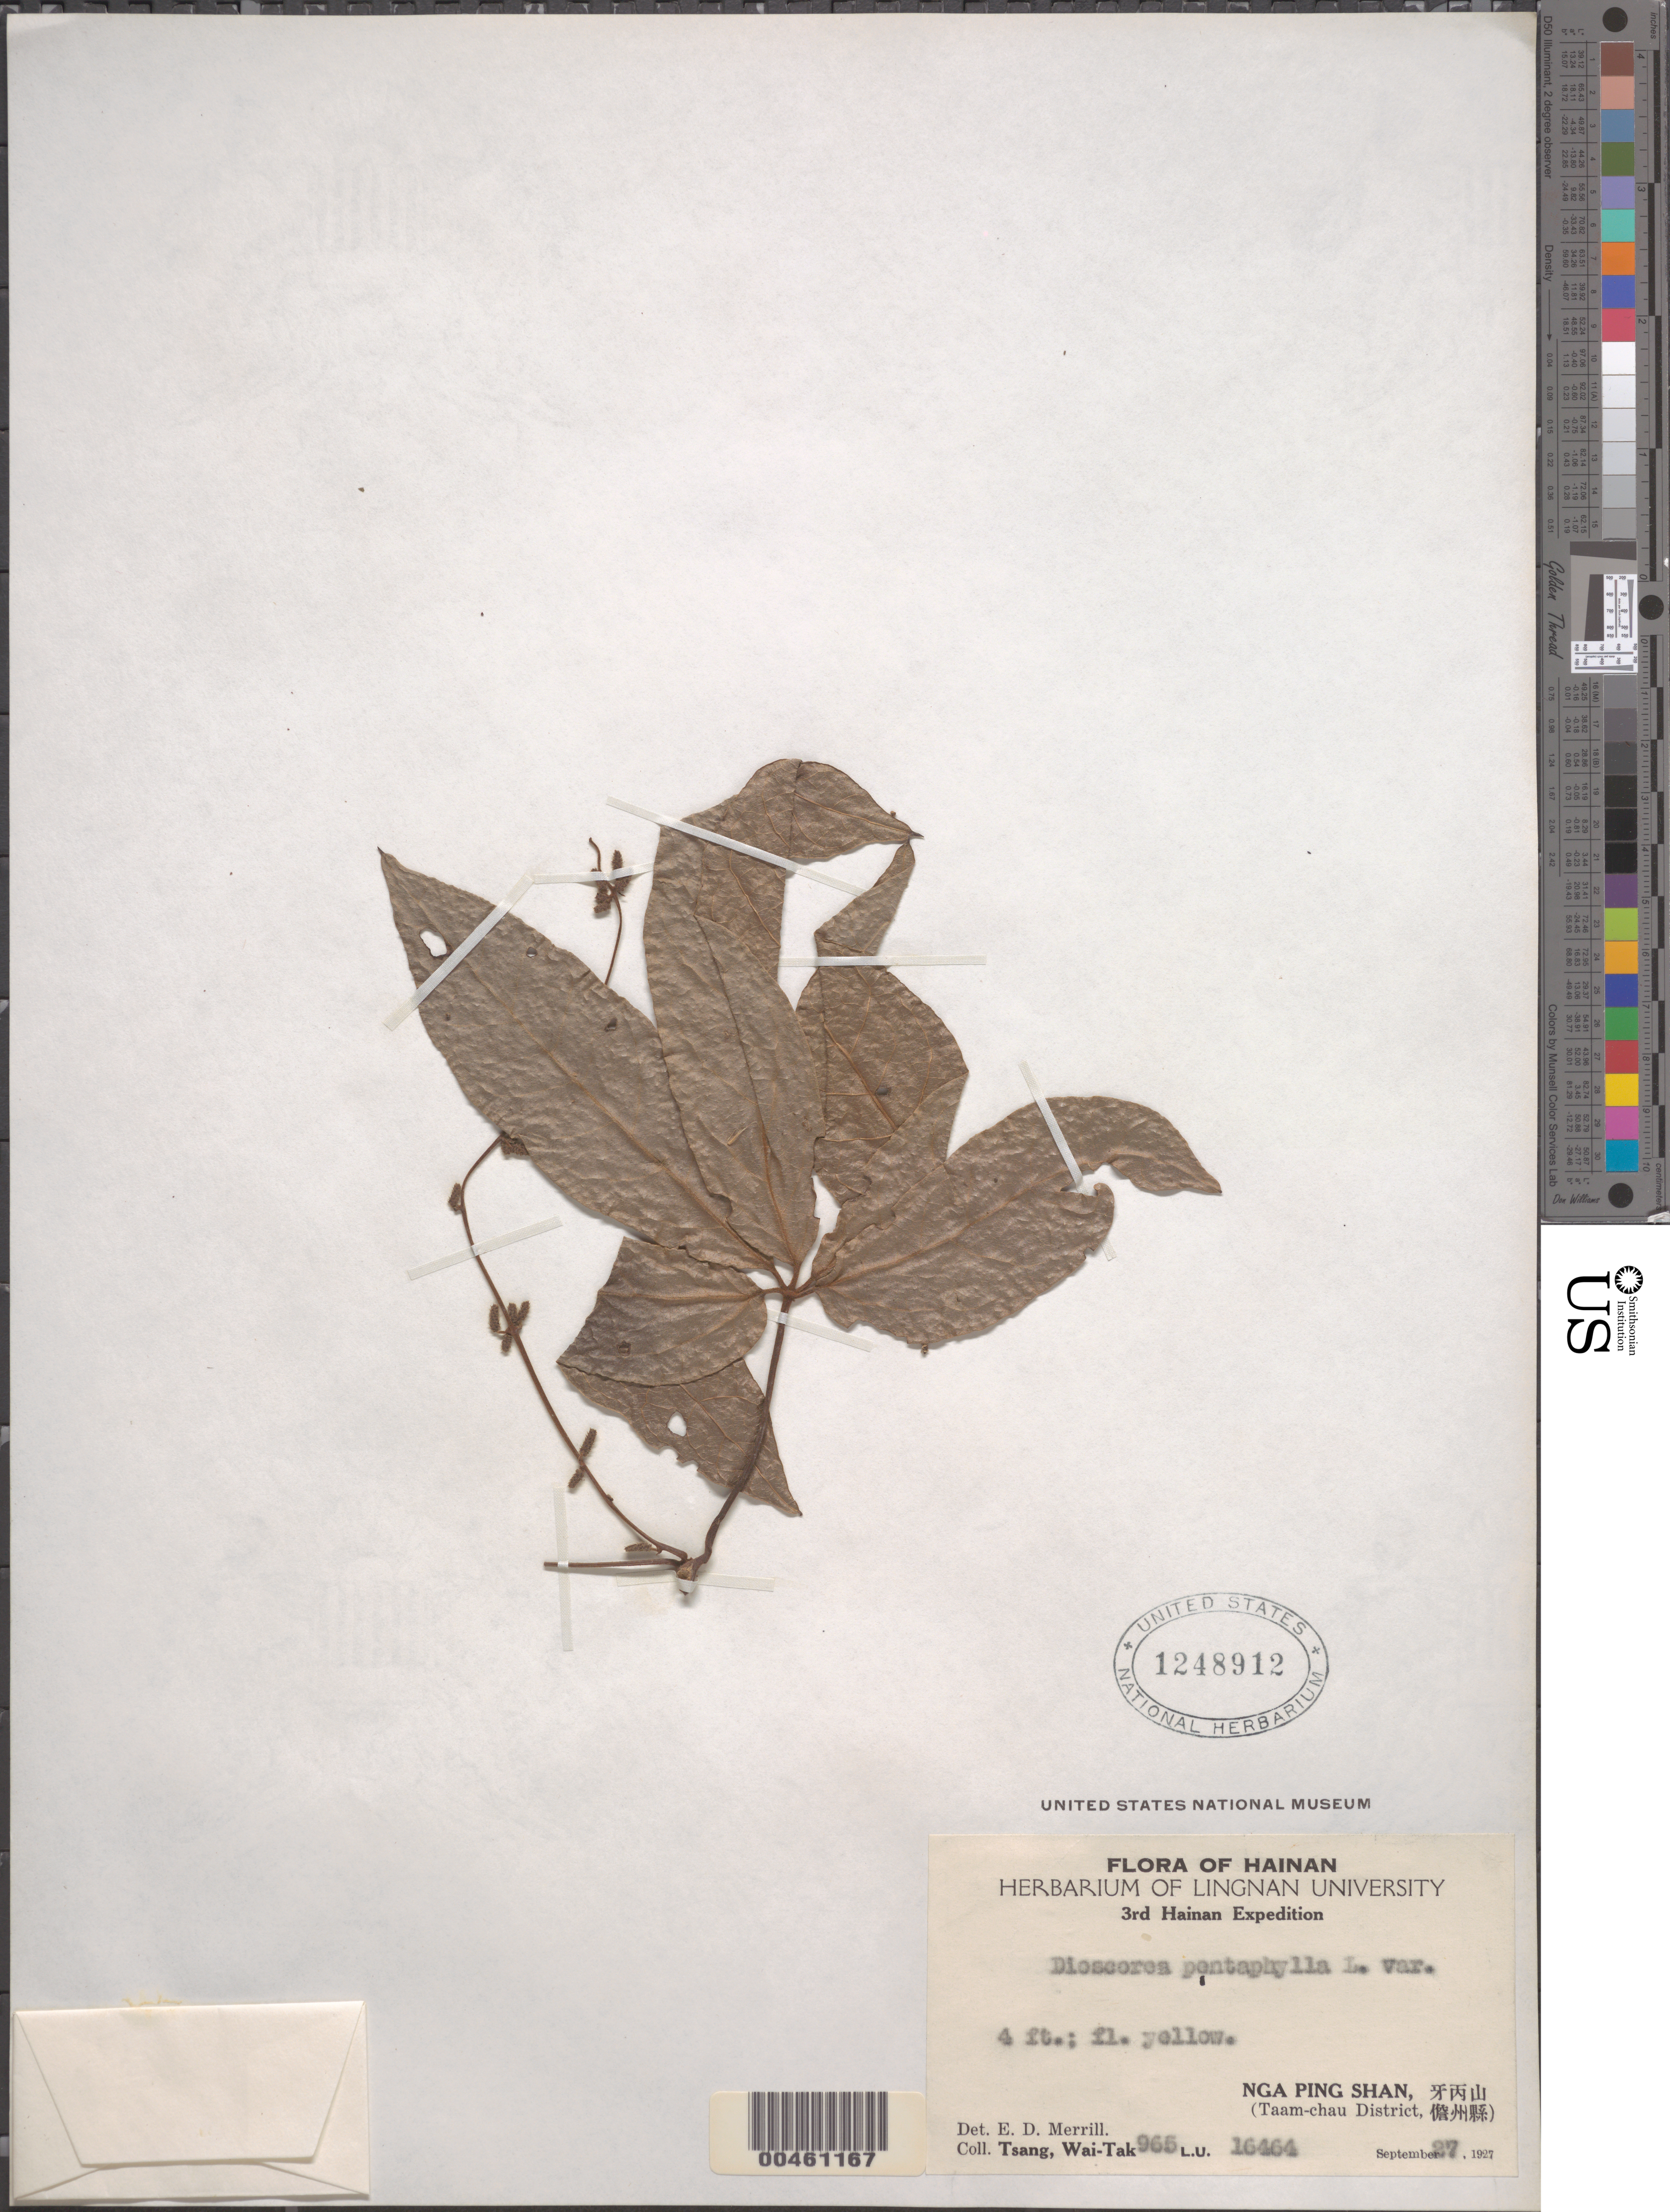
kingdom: Plantae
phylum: Tracheophyta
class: Liliopsida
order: Dioscoreales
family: Dioscoreaceae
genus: Dioscorea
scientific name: Dioscorea pentaphylla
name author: L.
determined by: Merrill, Elmer D.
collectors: W. T. Tsang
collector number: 965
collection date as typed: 27 Sep 1927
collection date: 1927-09-27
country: China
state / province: Hainan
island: Hainan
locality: Nga Ping Shan, (Taam Chau District)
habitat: Fl. yellow.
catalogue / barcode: US 1248912